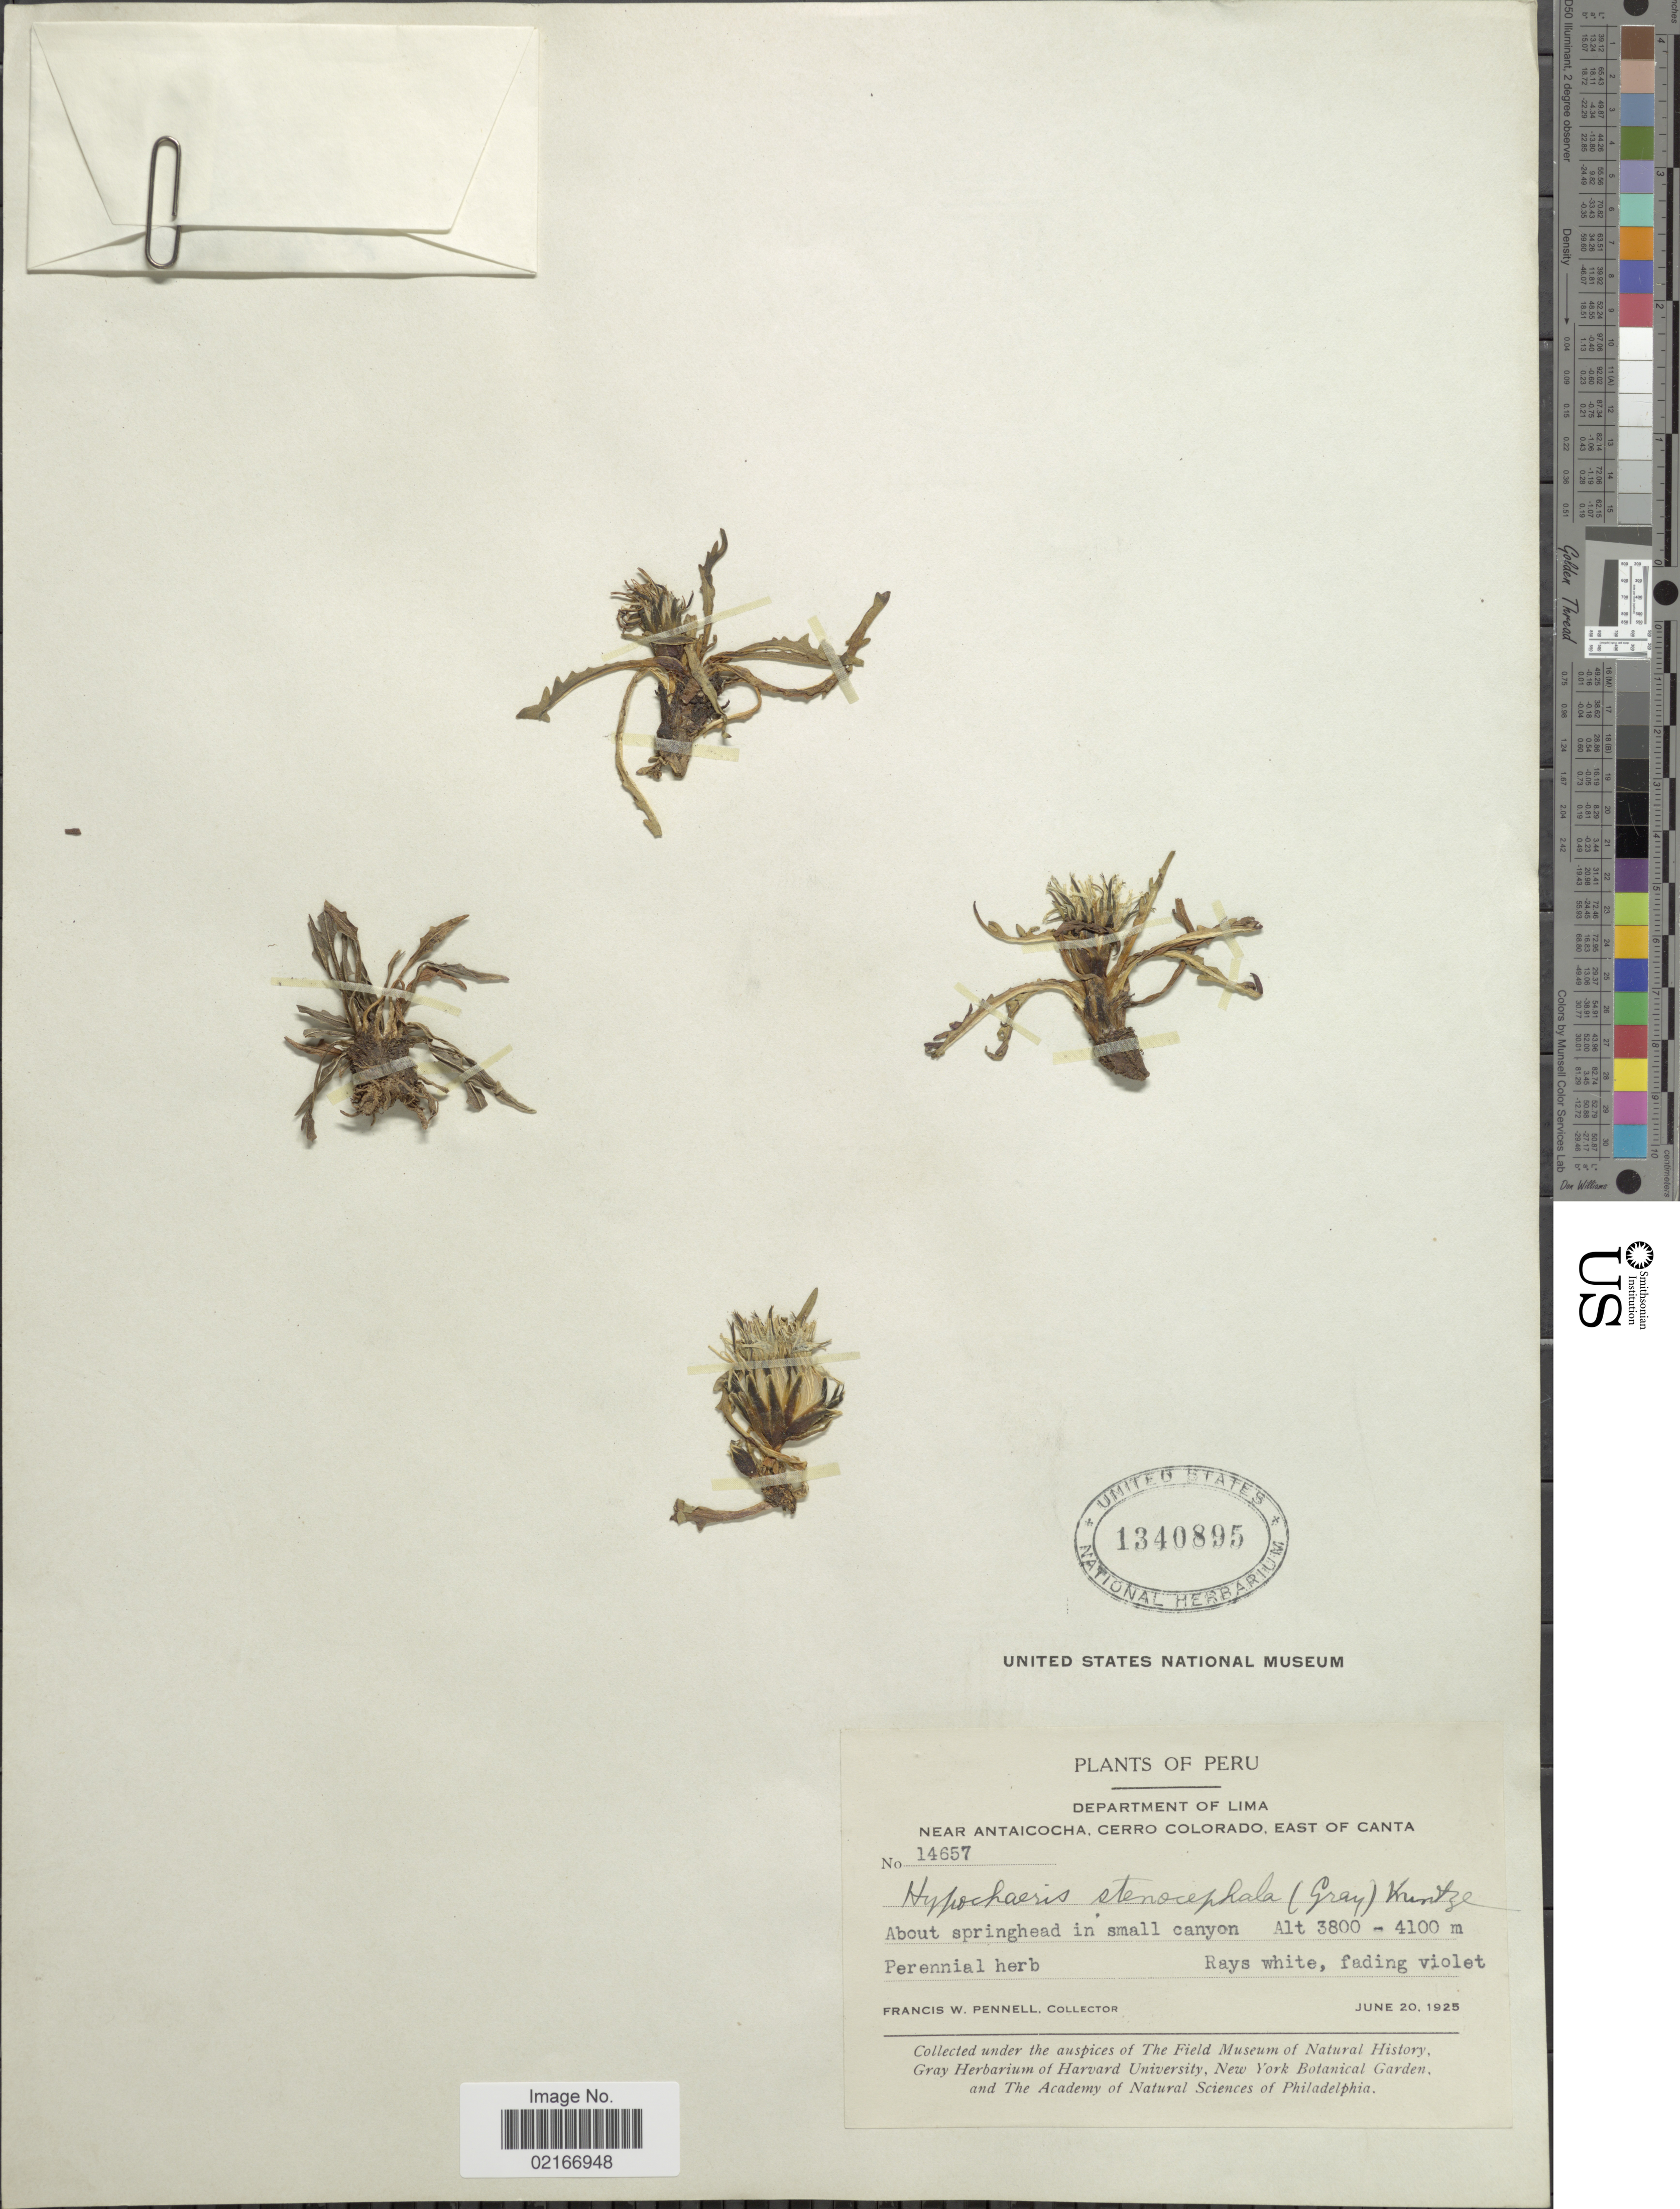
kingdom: Plantae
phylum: Tracheophyta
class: Magnoliopsida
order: Asterales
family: Asteraceae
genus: Hypochaeris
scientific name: Hypochaeris taraxacoides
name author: Ball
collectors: F. W. Pennell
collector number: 14657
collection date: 1925-06-20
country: Peru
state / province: Lima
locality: Near Antaicocha, Cerro Colorado, East of Canta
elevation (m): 3800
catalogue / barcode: US 1340895